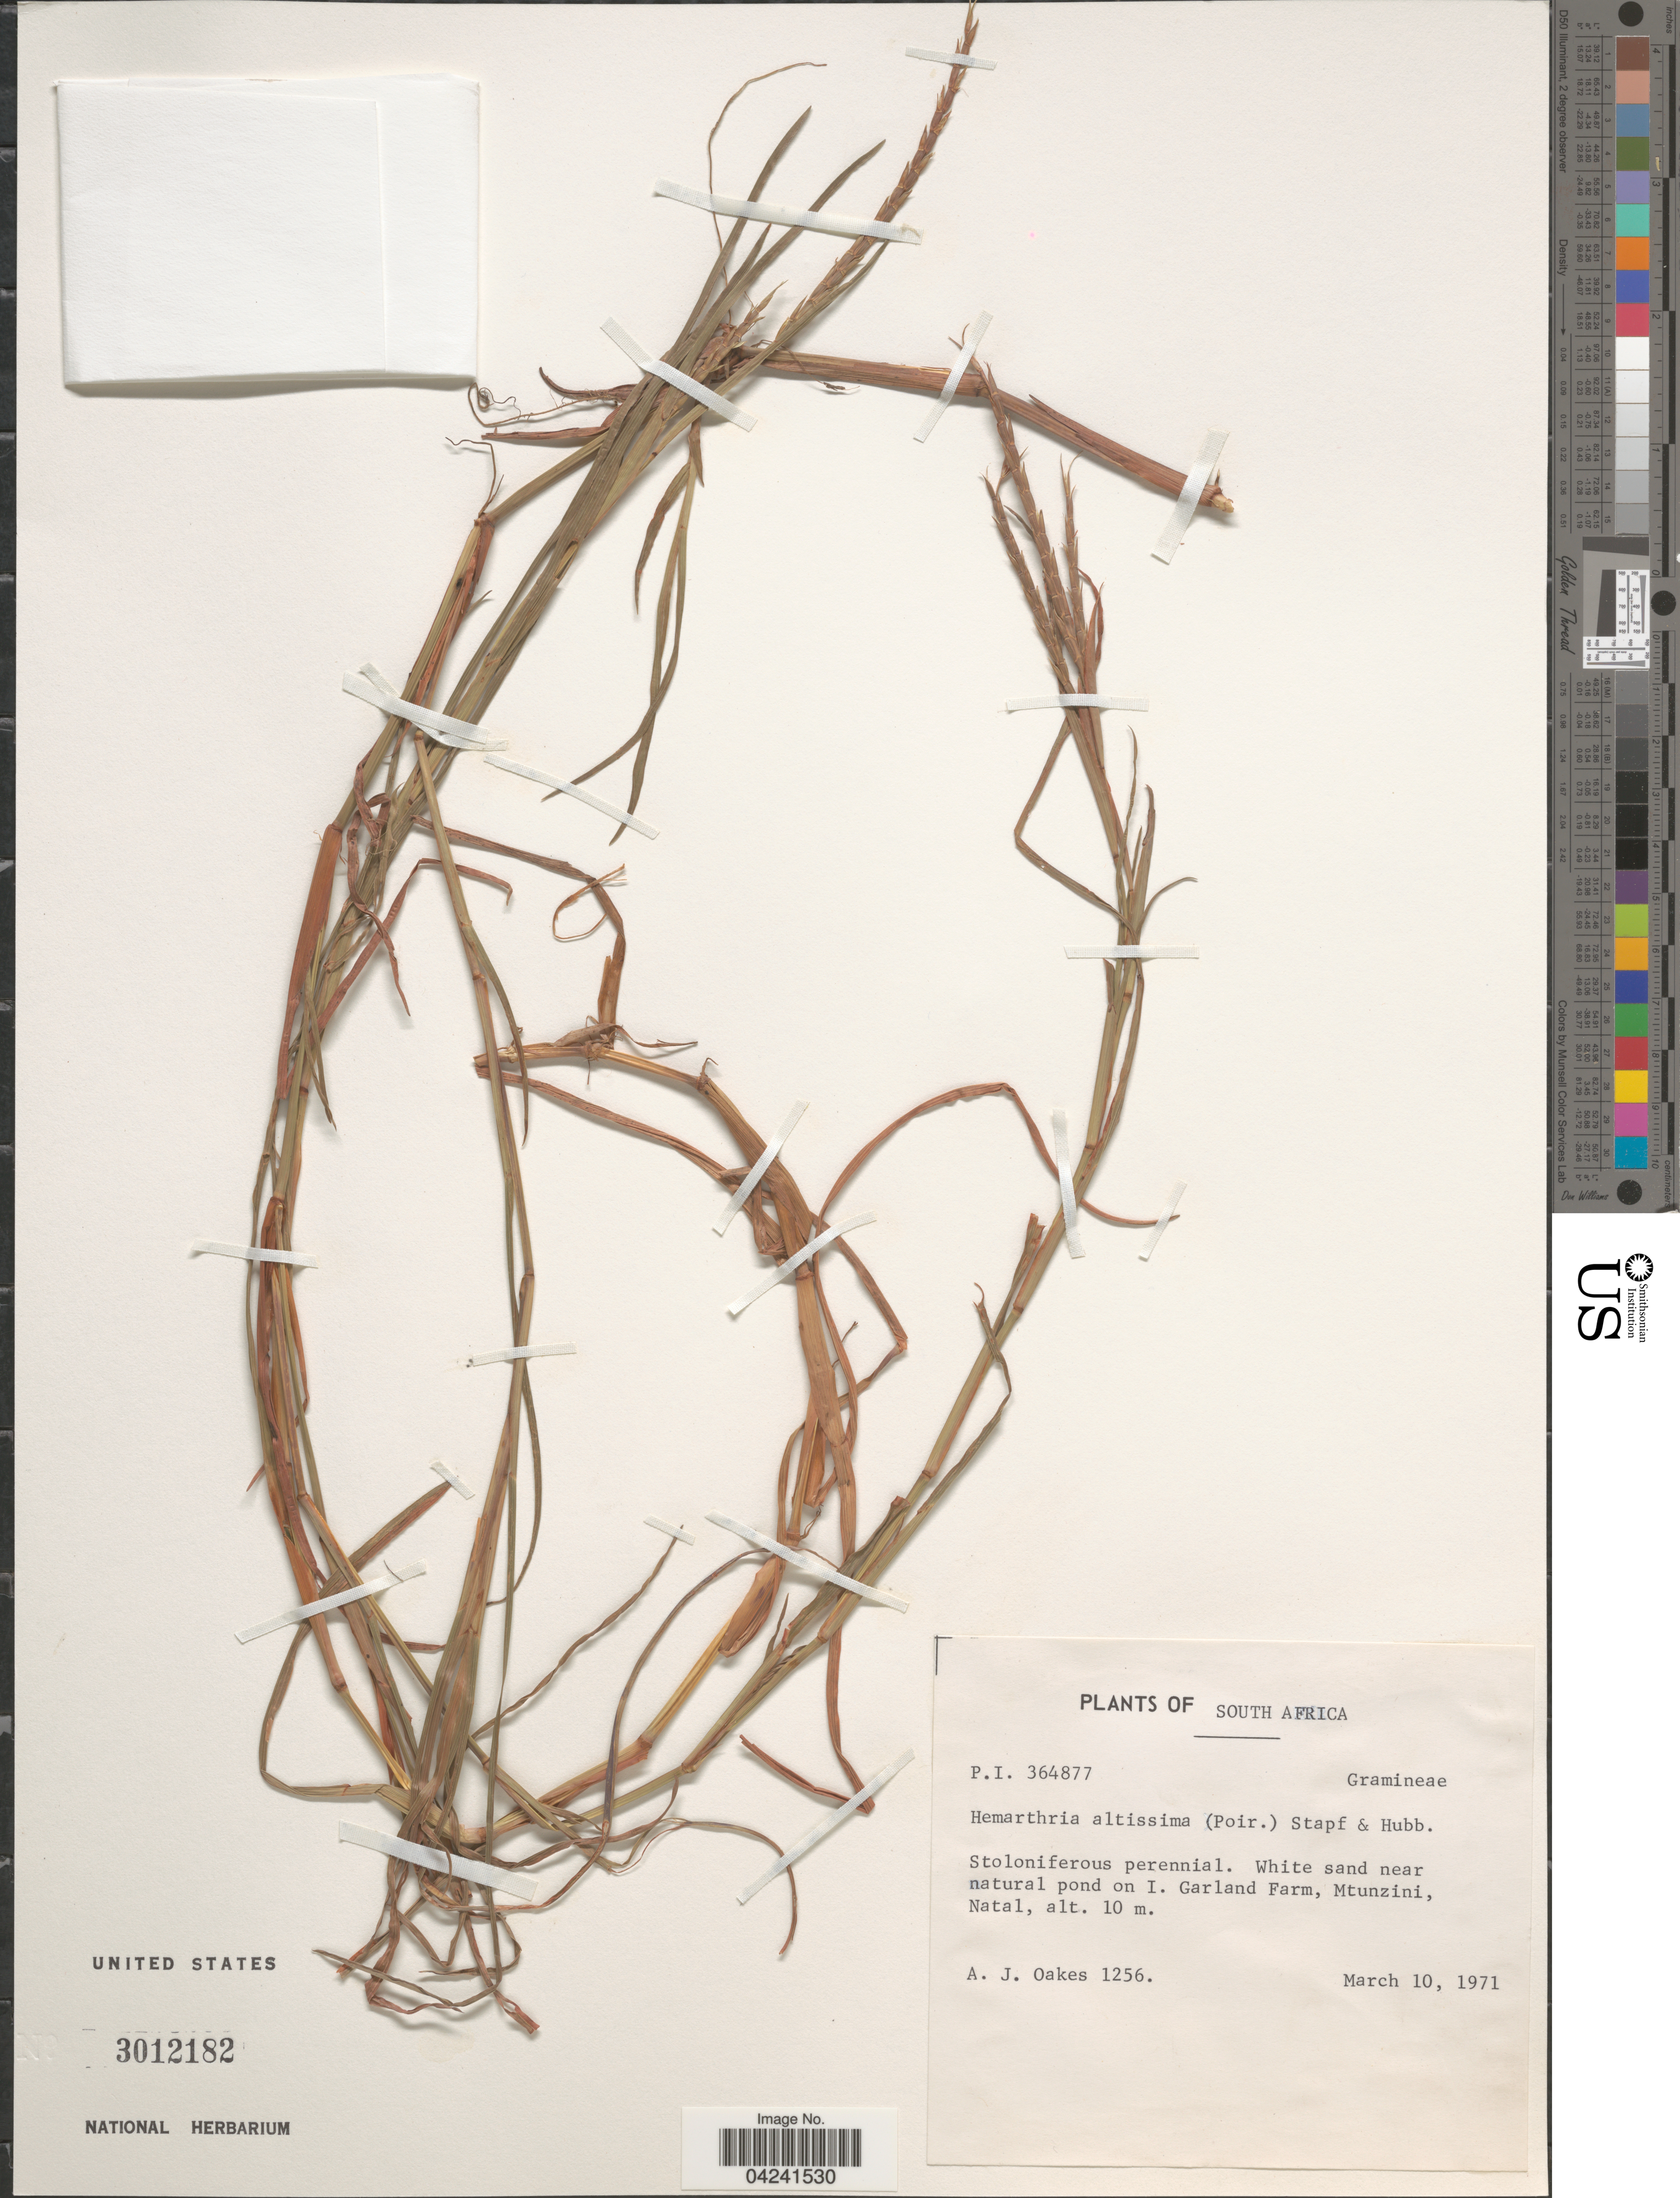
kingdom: Plantae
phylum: Tracheophyta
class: Liliopsida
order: Poales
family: Poaceae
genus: Hemarthria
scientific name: Hemarthria altissima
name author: (Poir.) Stapf & C. E. Hubb.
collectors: A. Oakes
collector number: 1256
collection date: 1971-03-10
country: South Africa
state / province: KwaZulu-Natal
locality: White sand near natural pond on I. Garland Farm, Mtunzini, Natal.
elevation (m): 10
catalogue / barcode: US 3012182